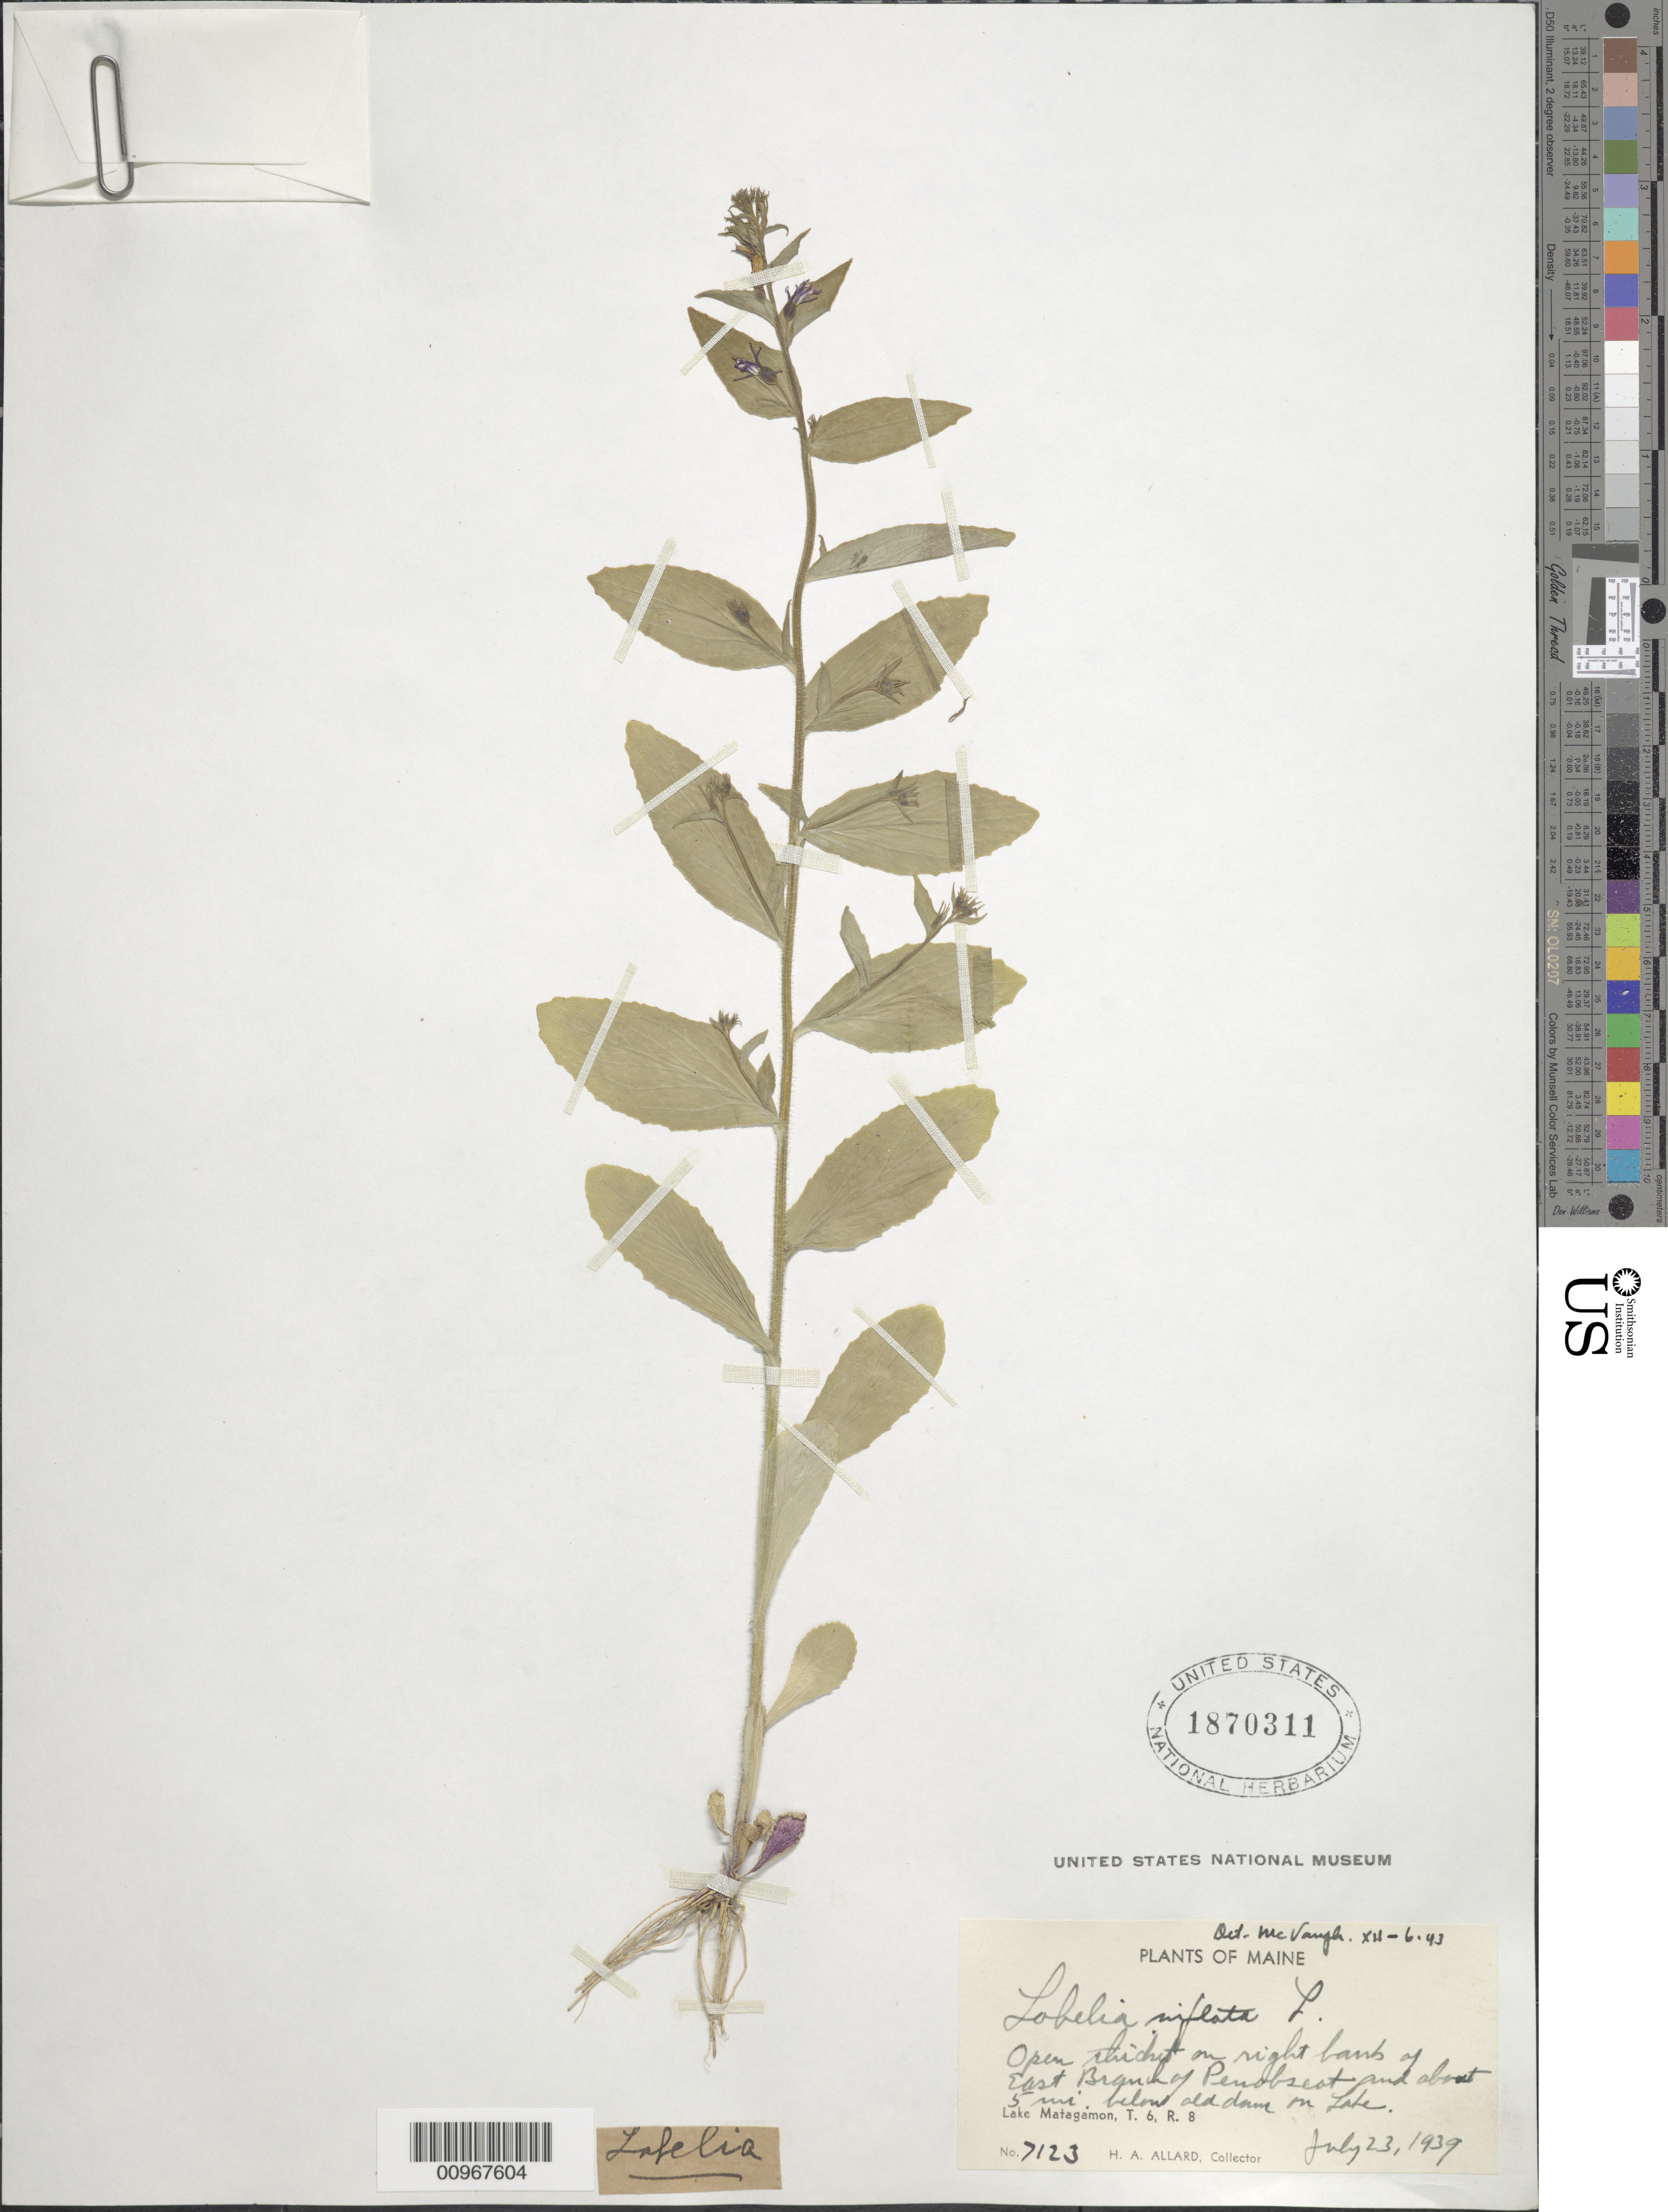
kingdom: Plantae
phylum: Tracheophyta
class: Magnoliopsida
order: Asterales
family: Campanulaceae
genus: Lobelia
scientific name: Lobelia inflata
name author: L.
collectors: H. A. Allard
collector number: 7123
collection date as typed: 23 Jul 1939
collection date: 1939-07-23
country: United States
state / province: Maine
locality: Lake matagamon, 5 mi below old dam on lake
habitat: open thicket on right bank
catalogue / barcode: US 1870311